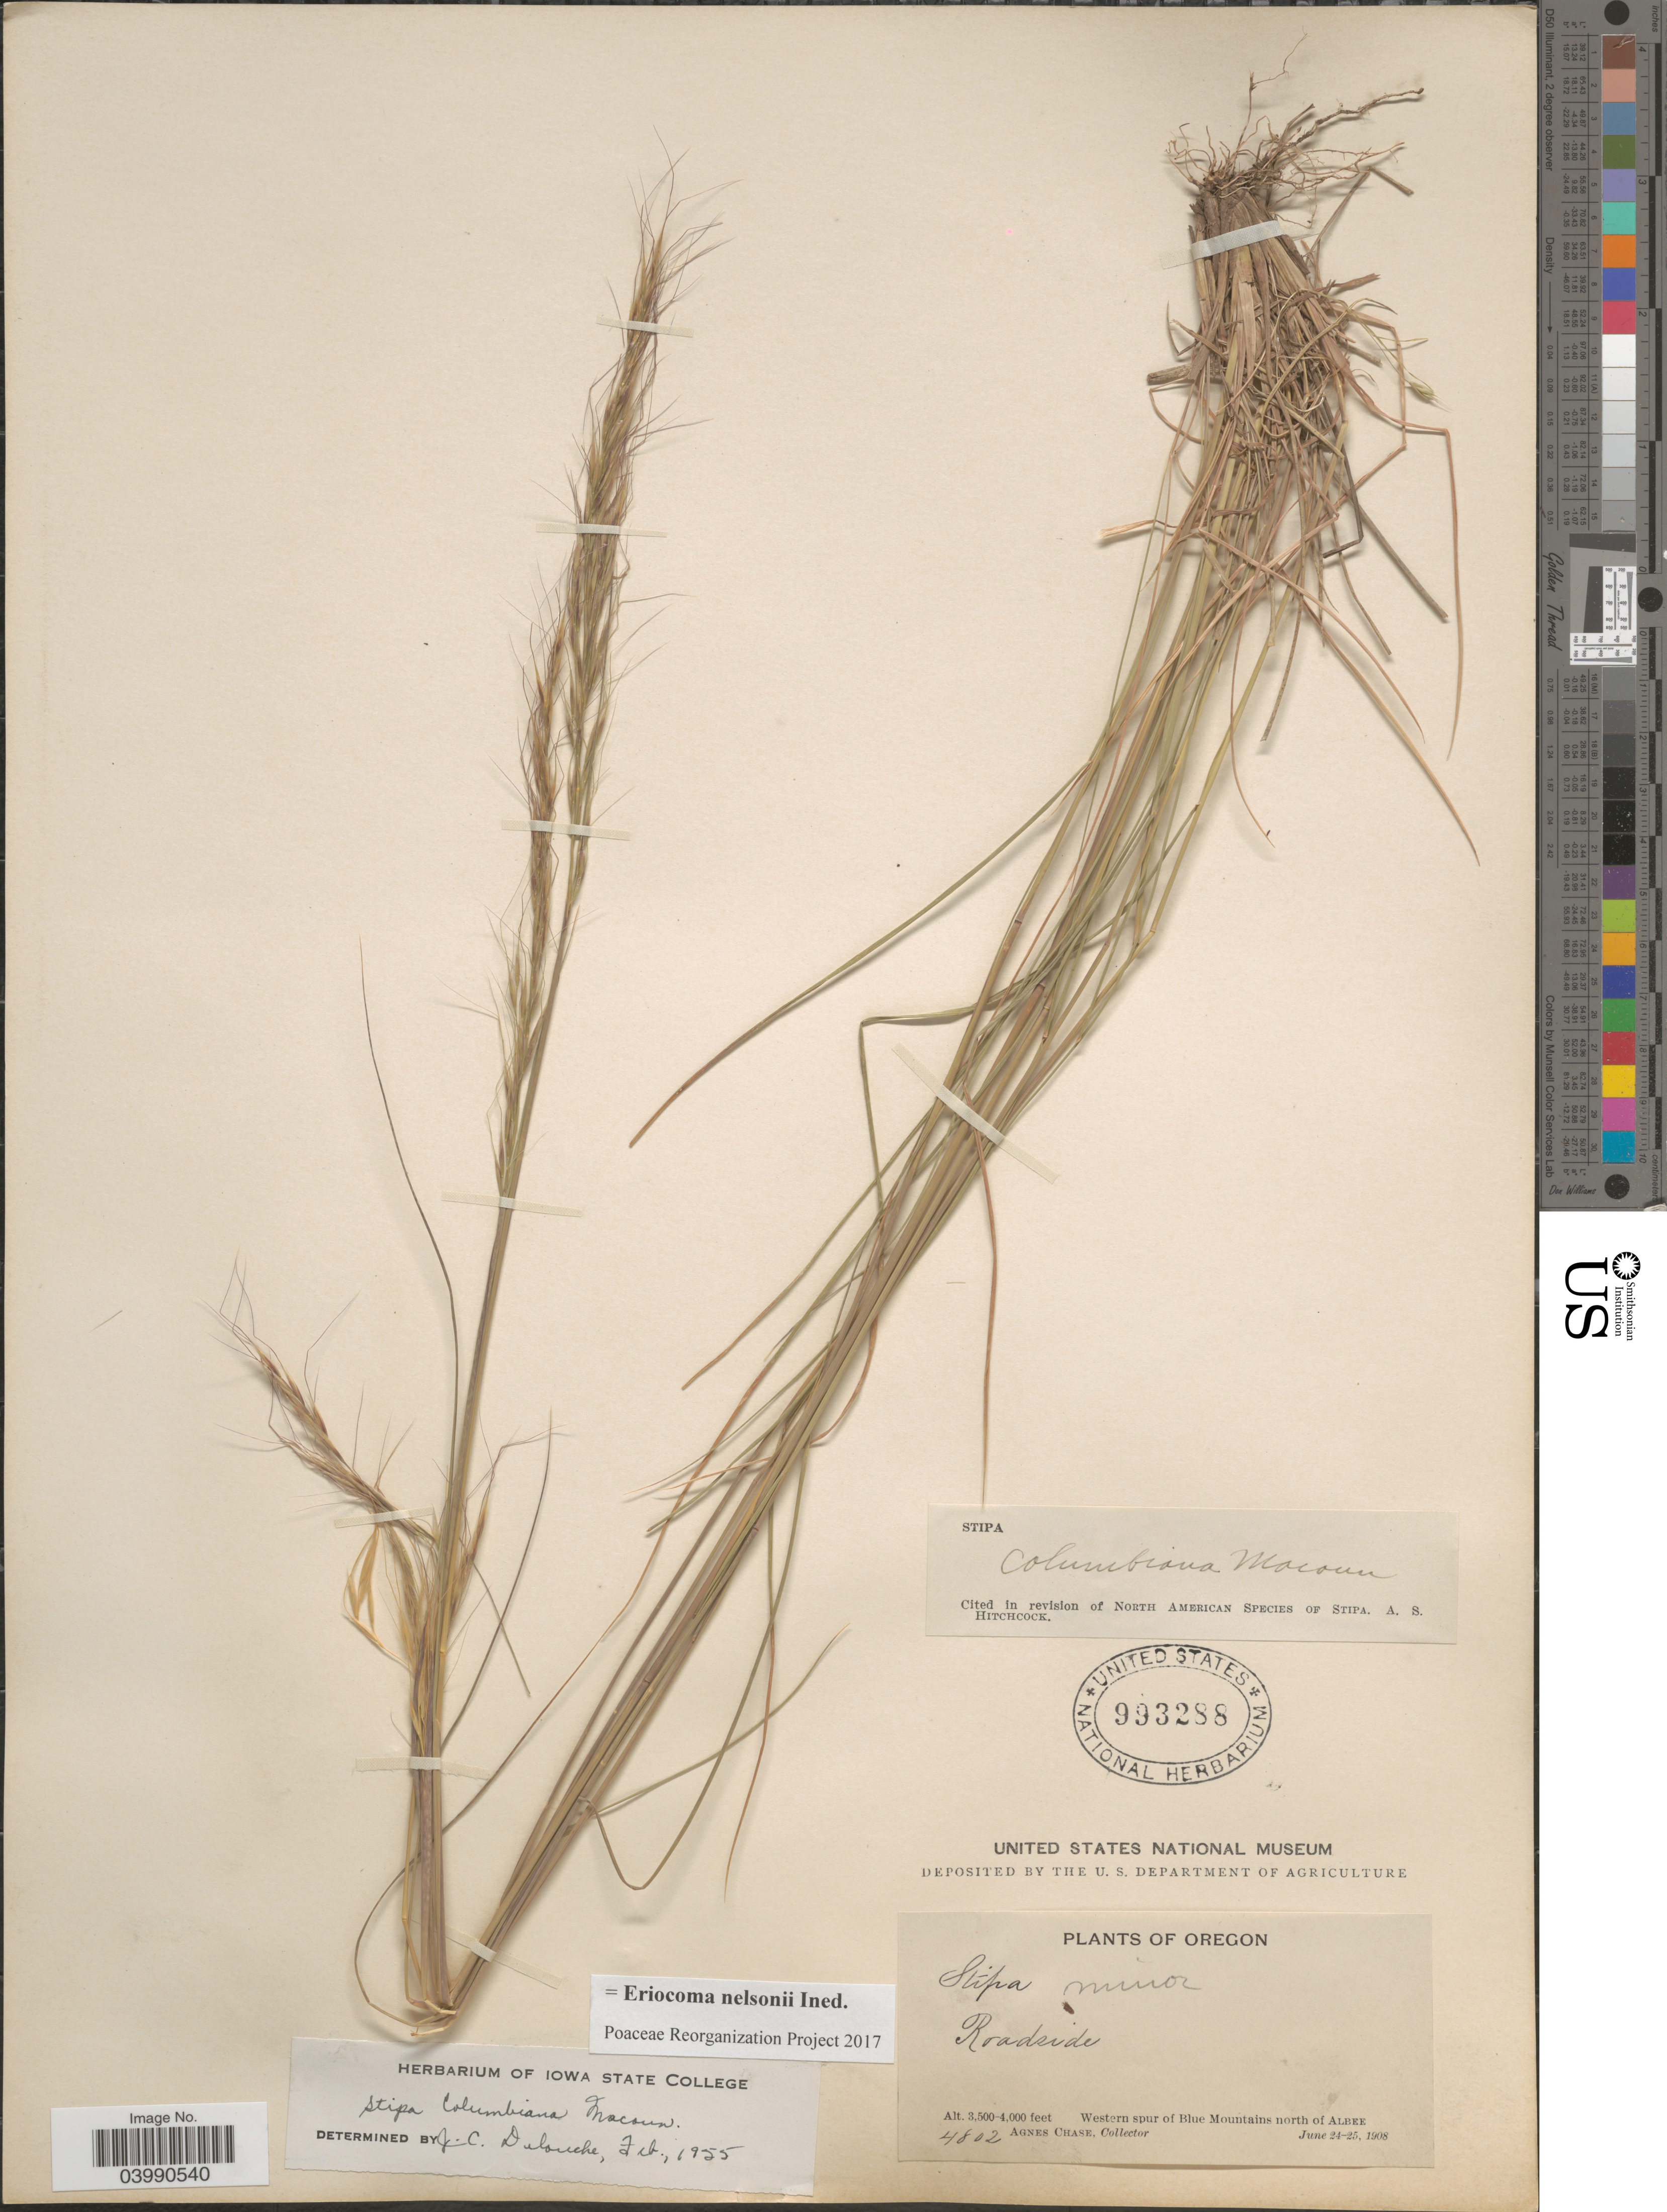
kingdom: Plantae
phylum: Tracheophyta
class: Liliopsida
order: Poales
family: Poaceae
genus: Eriocoma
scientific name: Eriocoma nelsonii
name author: (Scribn.) Romasch.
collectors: A. Chase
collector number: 4802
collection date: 1908-06-24/1908-06-25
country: United States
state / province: Oregon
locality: Western spur of Blue Mountains north of Albee.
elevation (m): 1067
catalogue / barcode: US 993288